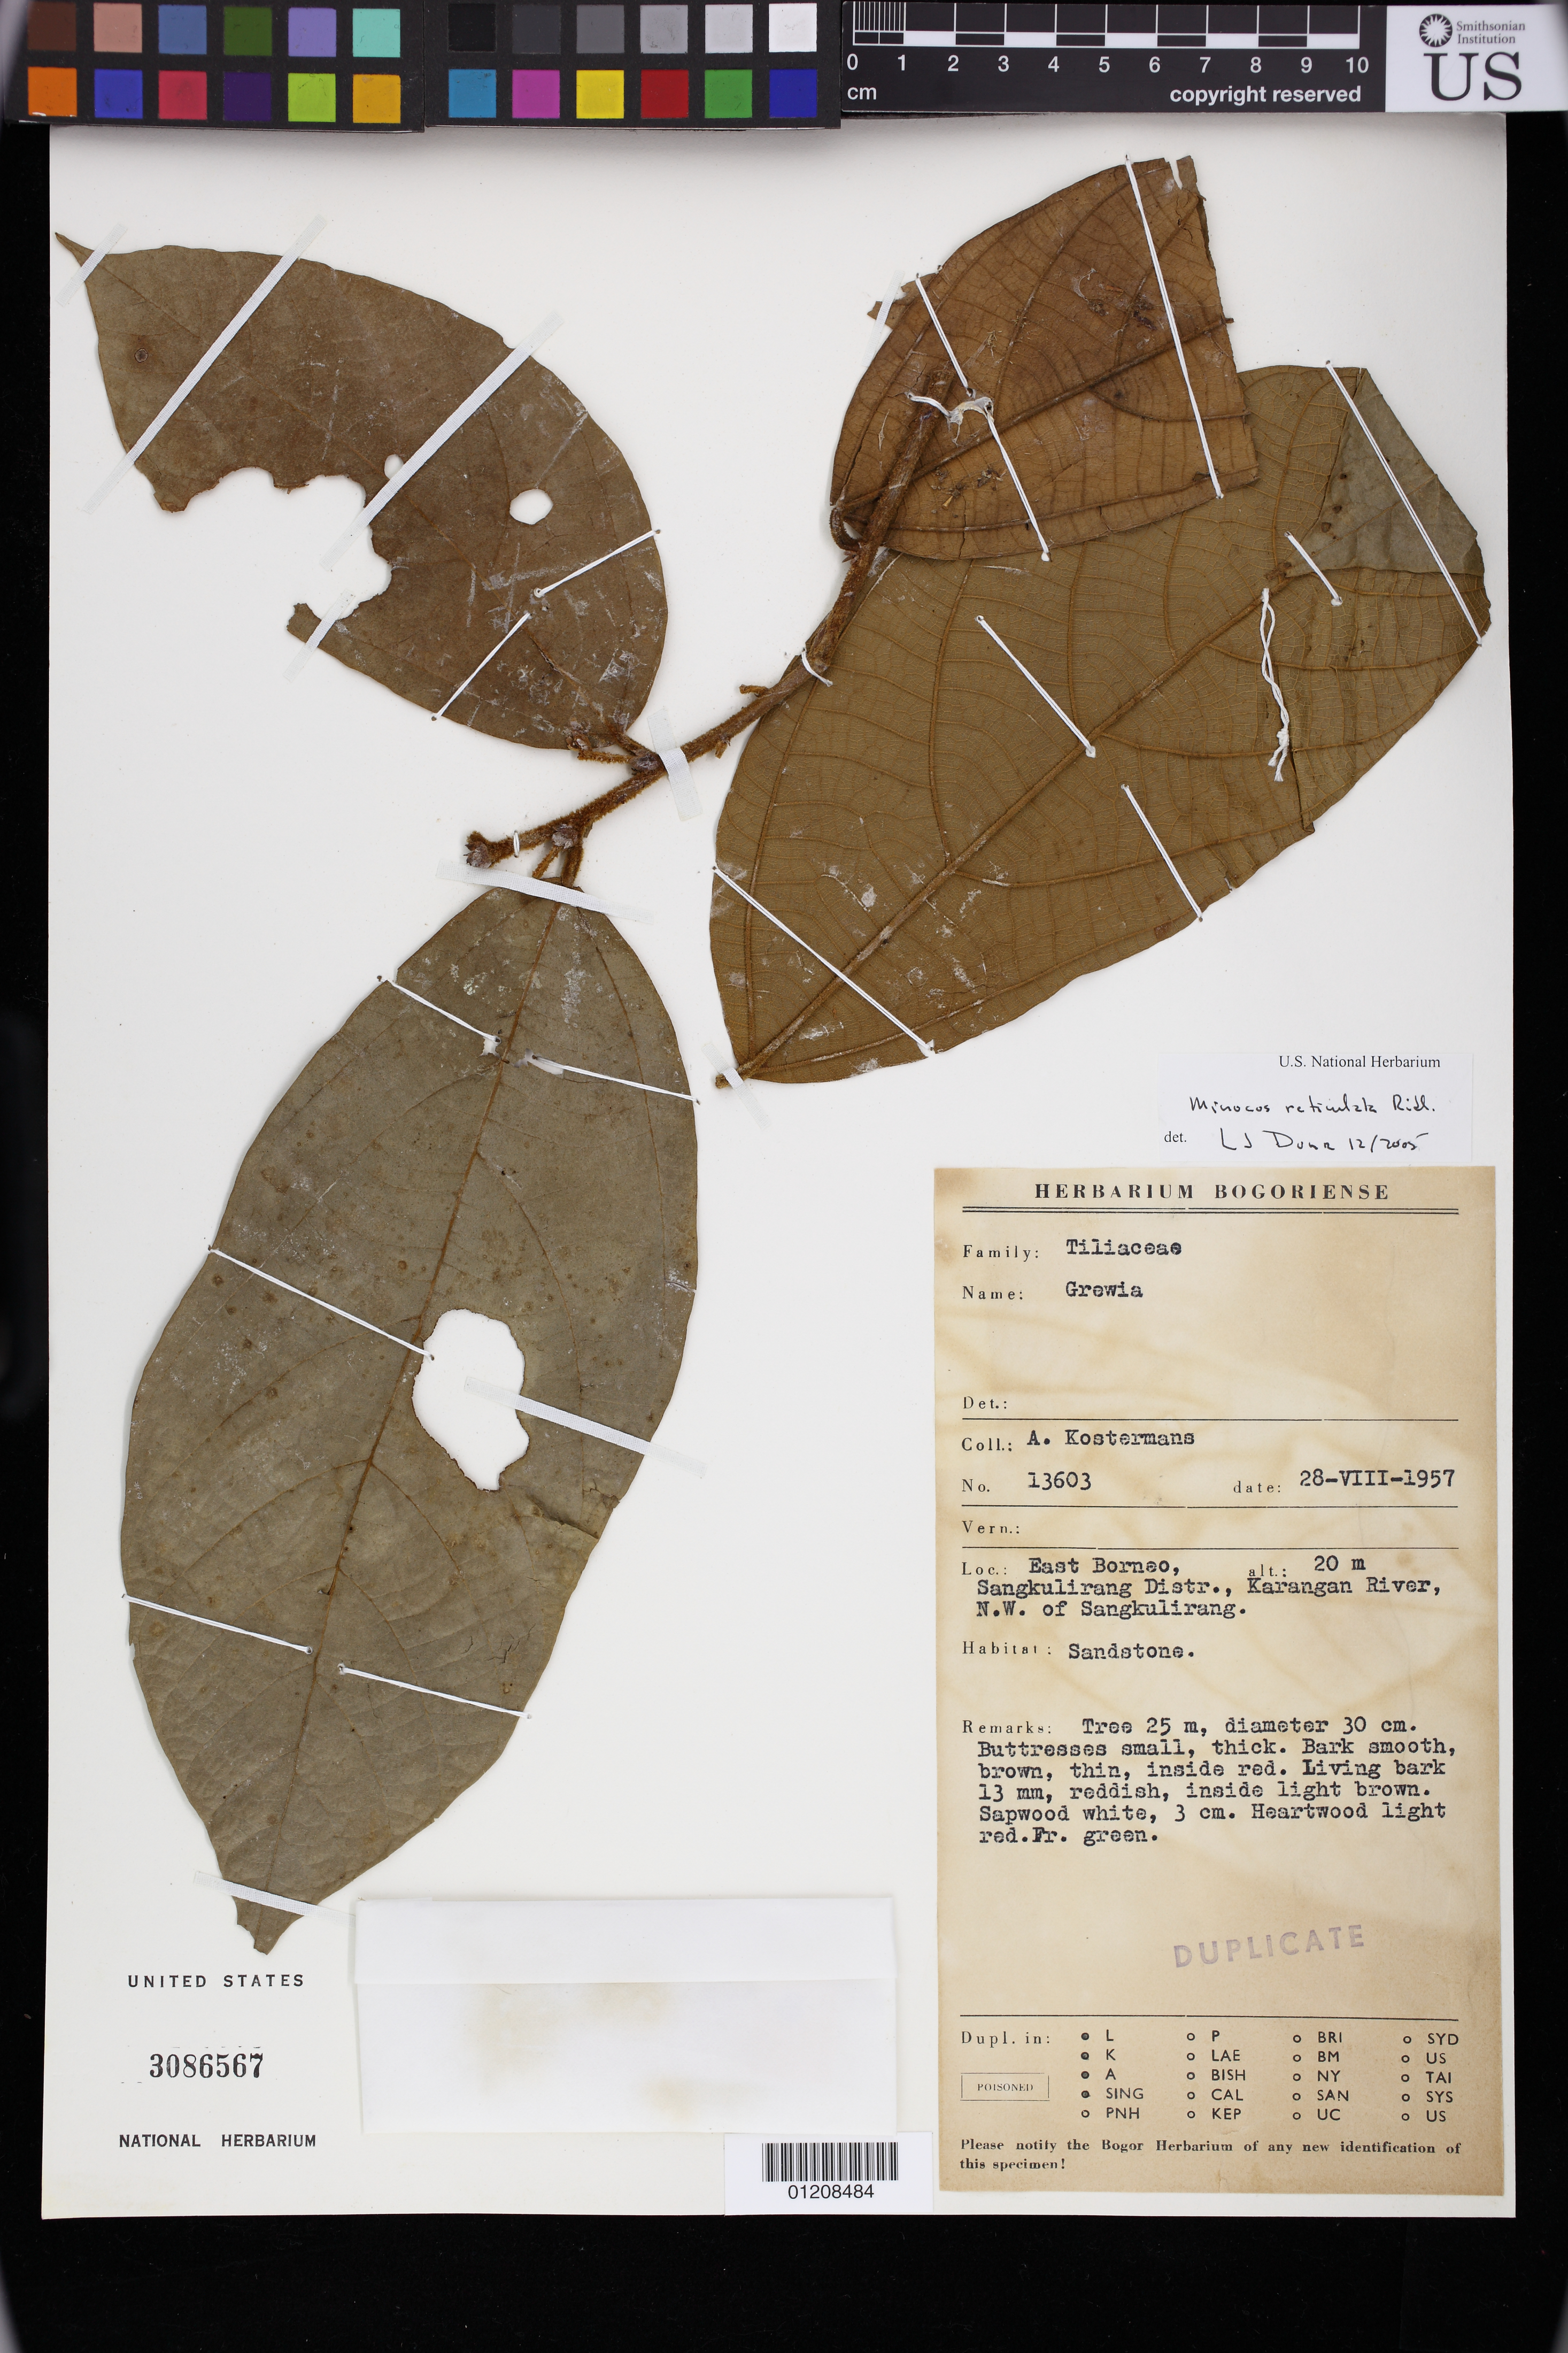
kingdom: Plantae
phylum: Tracheophyta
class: Magnoliopsida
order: Malvales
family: Malvaceae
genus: Microcos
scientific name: Microcos reticulata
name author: Ridl.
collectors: A. J. G. Kostermans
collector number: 13603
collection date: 1957-08-28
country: Indonesia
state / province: East Borneo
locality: East Borneo, Sangkulirang Distr., Karangan River, N.W. of Sangkulirang.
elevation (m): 20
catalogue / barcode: US 3086567